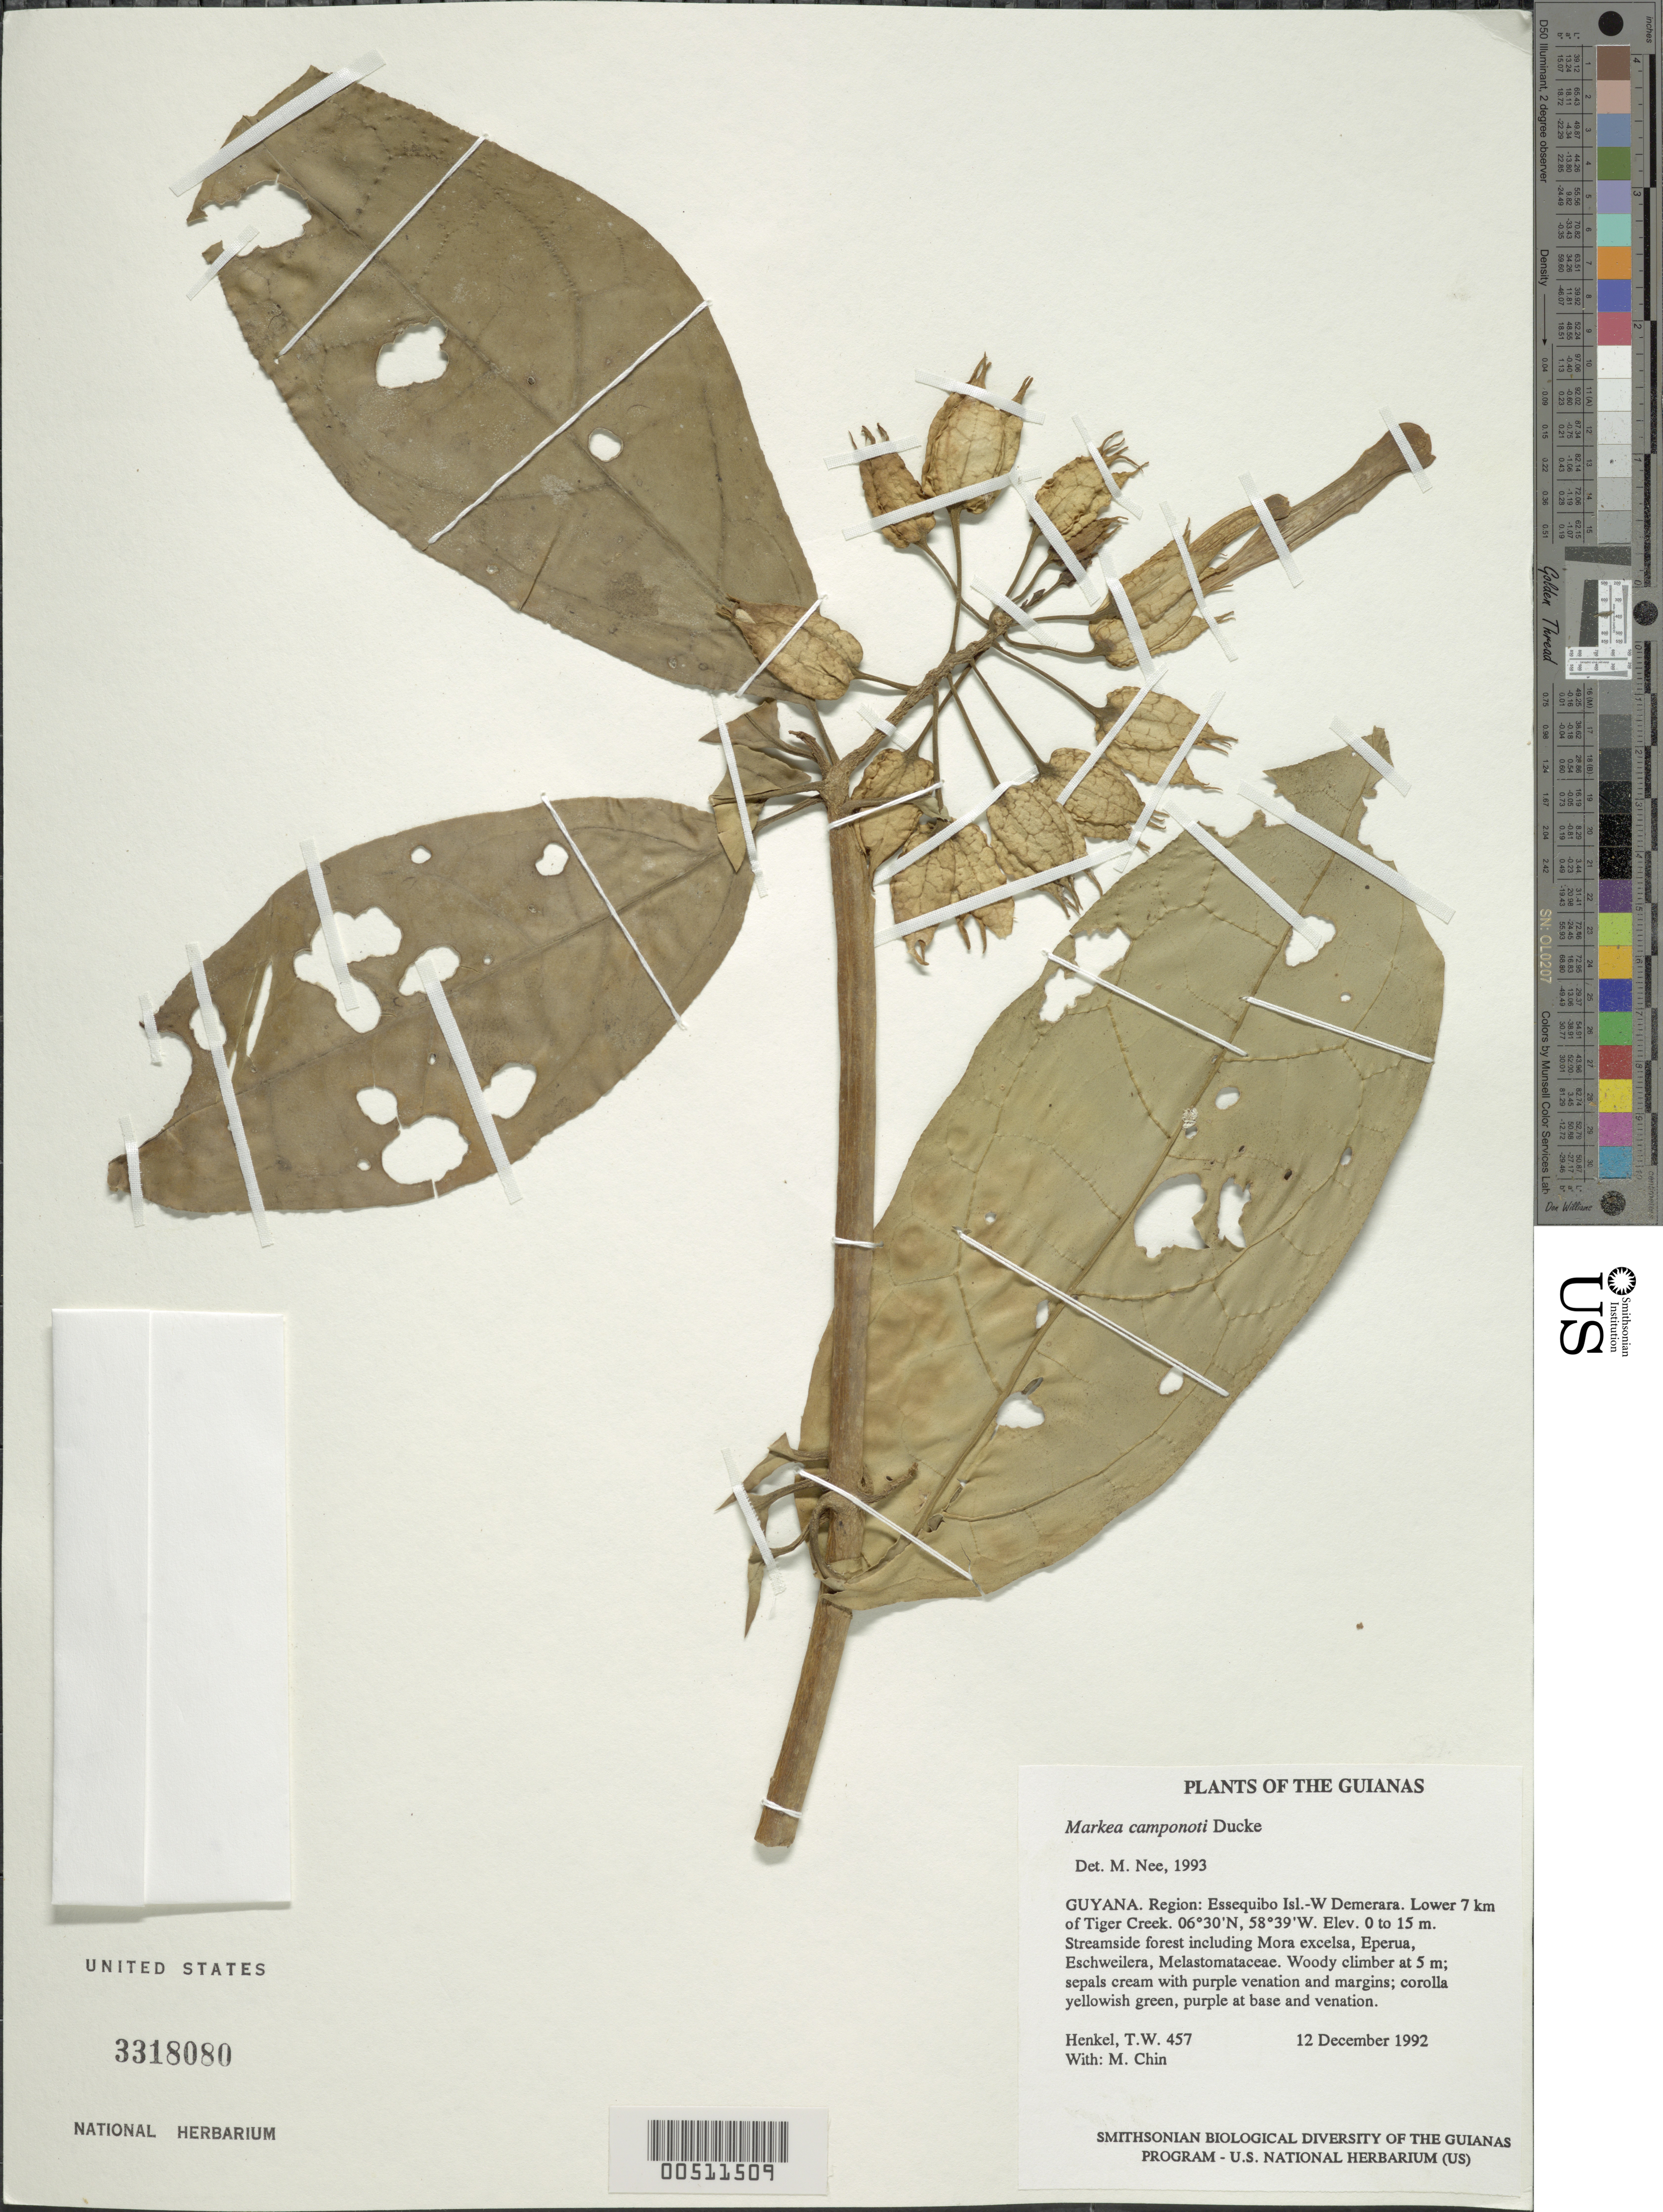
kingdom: Plantae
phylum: Tracheophyta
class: Magnoliopsida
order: Solanales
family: Solanaceae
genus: Markea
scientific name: Markea camponoti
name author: Ducke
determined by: Nee, Michael H.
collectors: T. Henkel & M. Chin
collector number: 457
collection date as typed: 12 December 1992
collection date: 1992-12-12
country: Guyana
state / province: Essequibo Isl-W. Demerara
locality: Lower 7 km of Tiger Creek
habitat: Streamside forest including Mora excelsa, Eperua, Eschweilera, Melastomataceae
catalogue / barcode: US 3318080